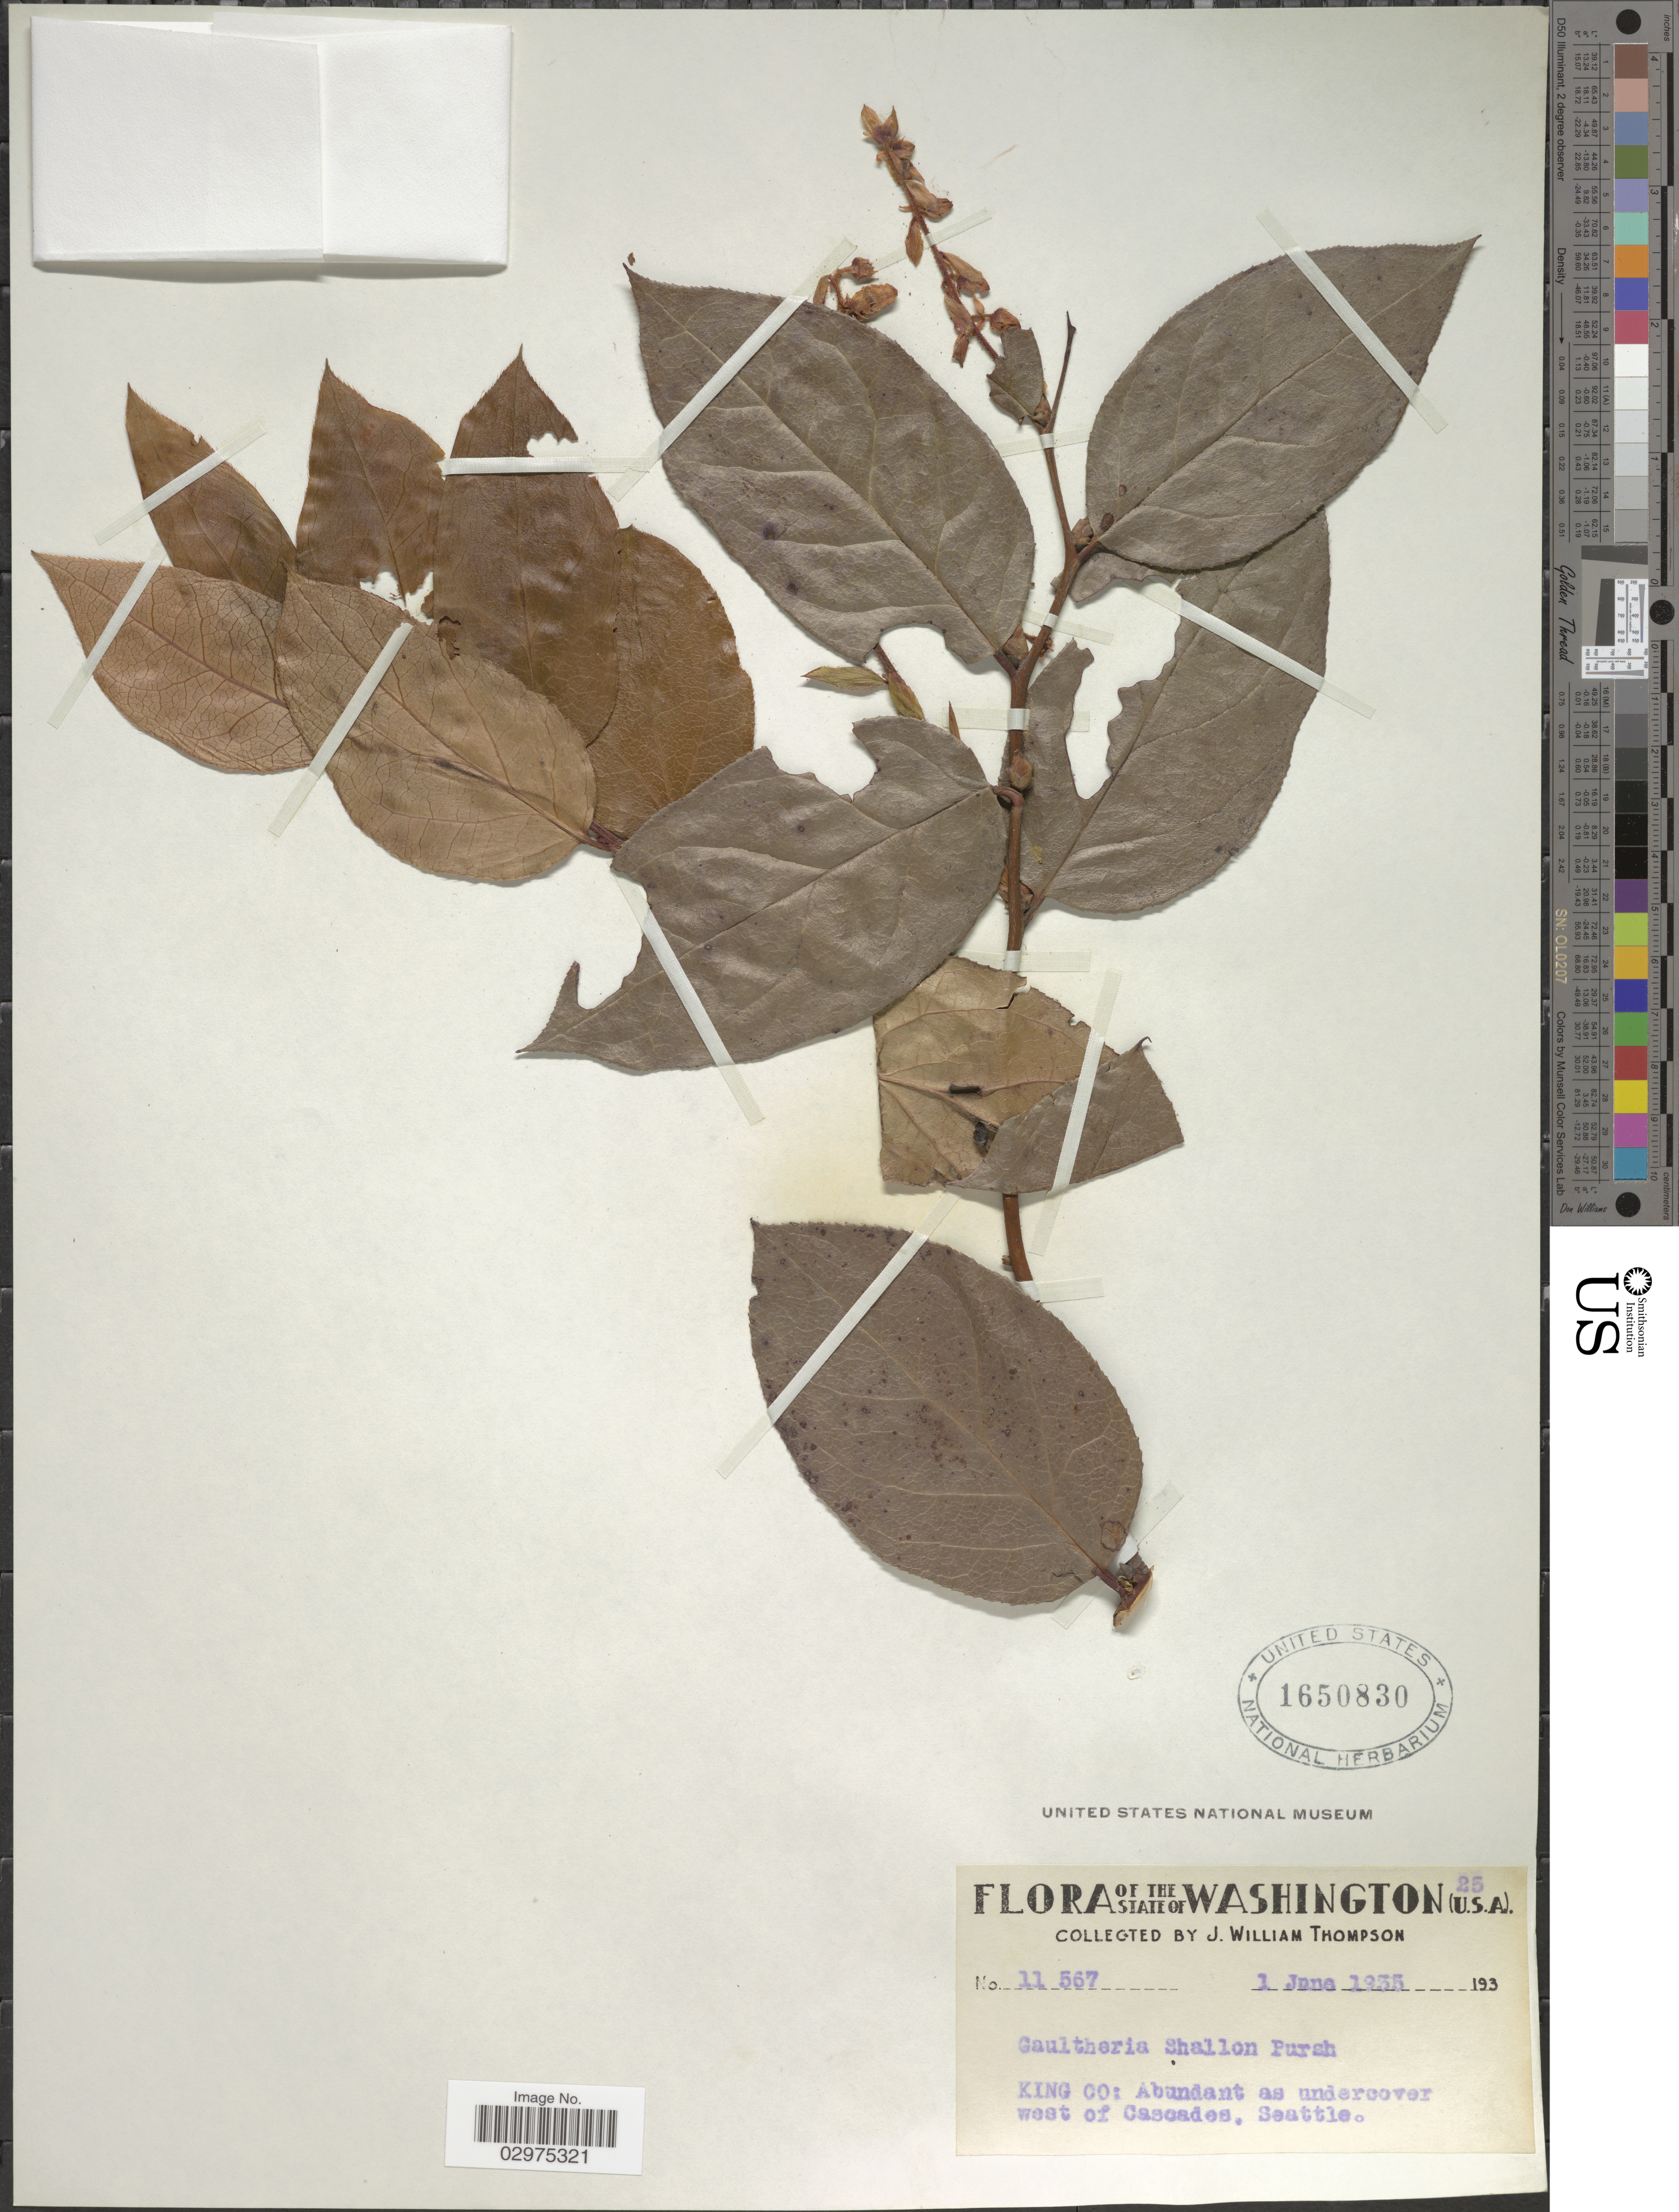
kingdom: Plantae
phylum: Tracheophyta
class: Magnoliopsida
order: Ericales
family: Ericaceae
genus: Gaultheria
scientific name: Gaultheria shallon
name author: Pursh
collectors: J. W. Thompson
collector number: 11567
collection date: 1935-06-01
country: United States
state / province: Washington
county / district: King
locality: King Co: Abundant as undercover west of Cascades, Seattle.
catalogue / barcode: US 1650830